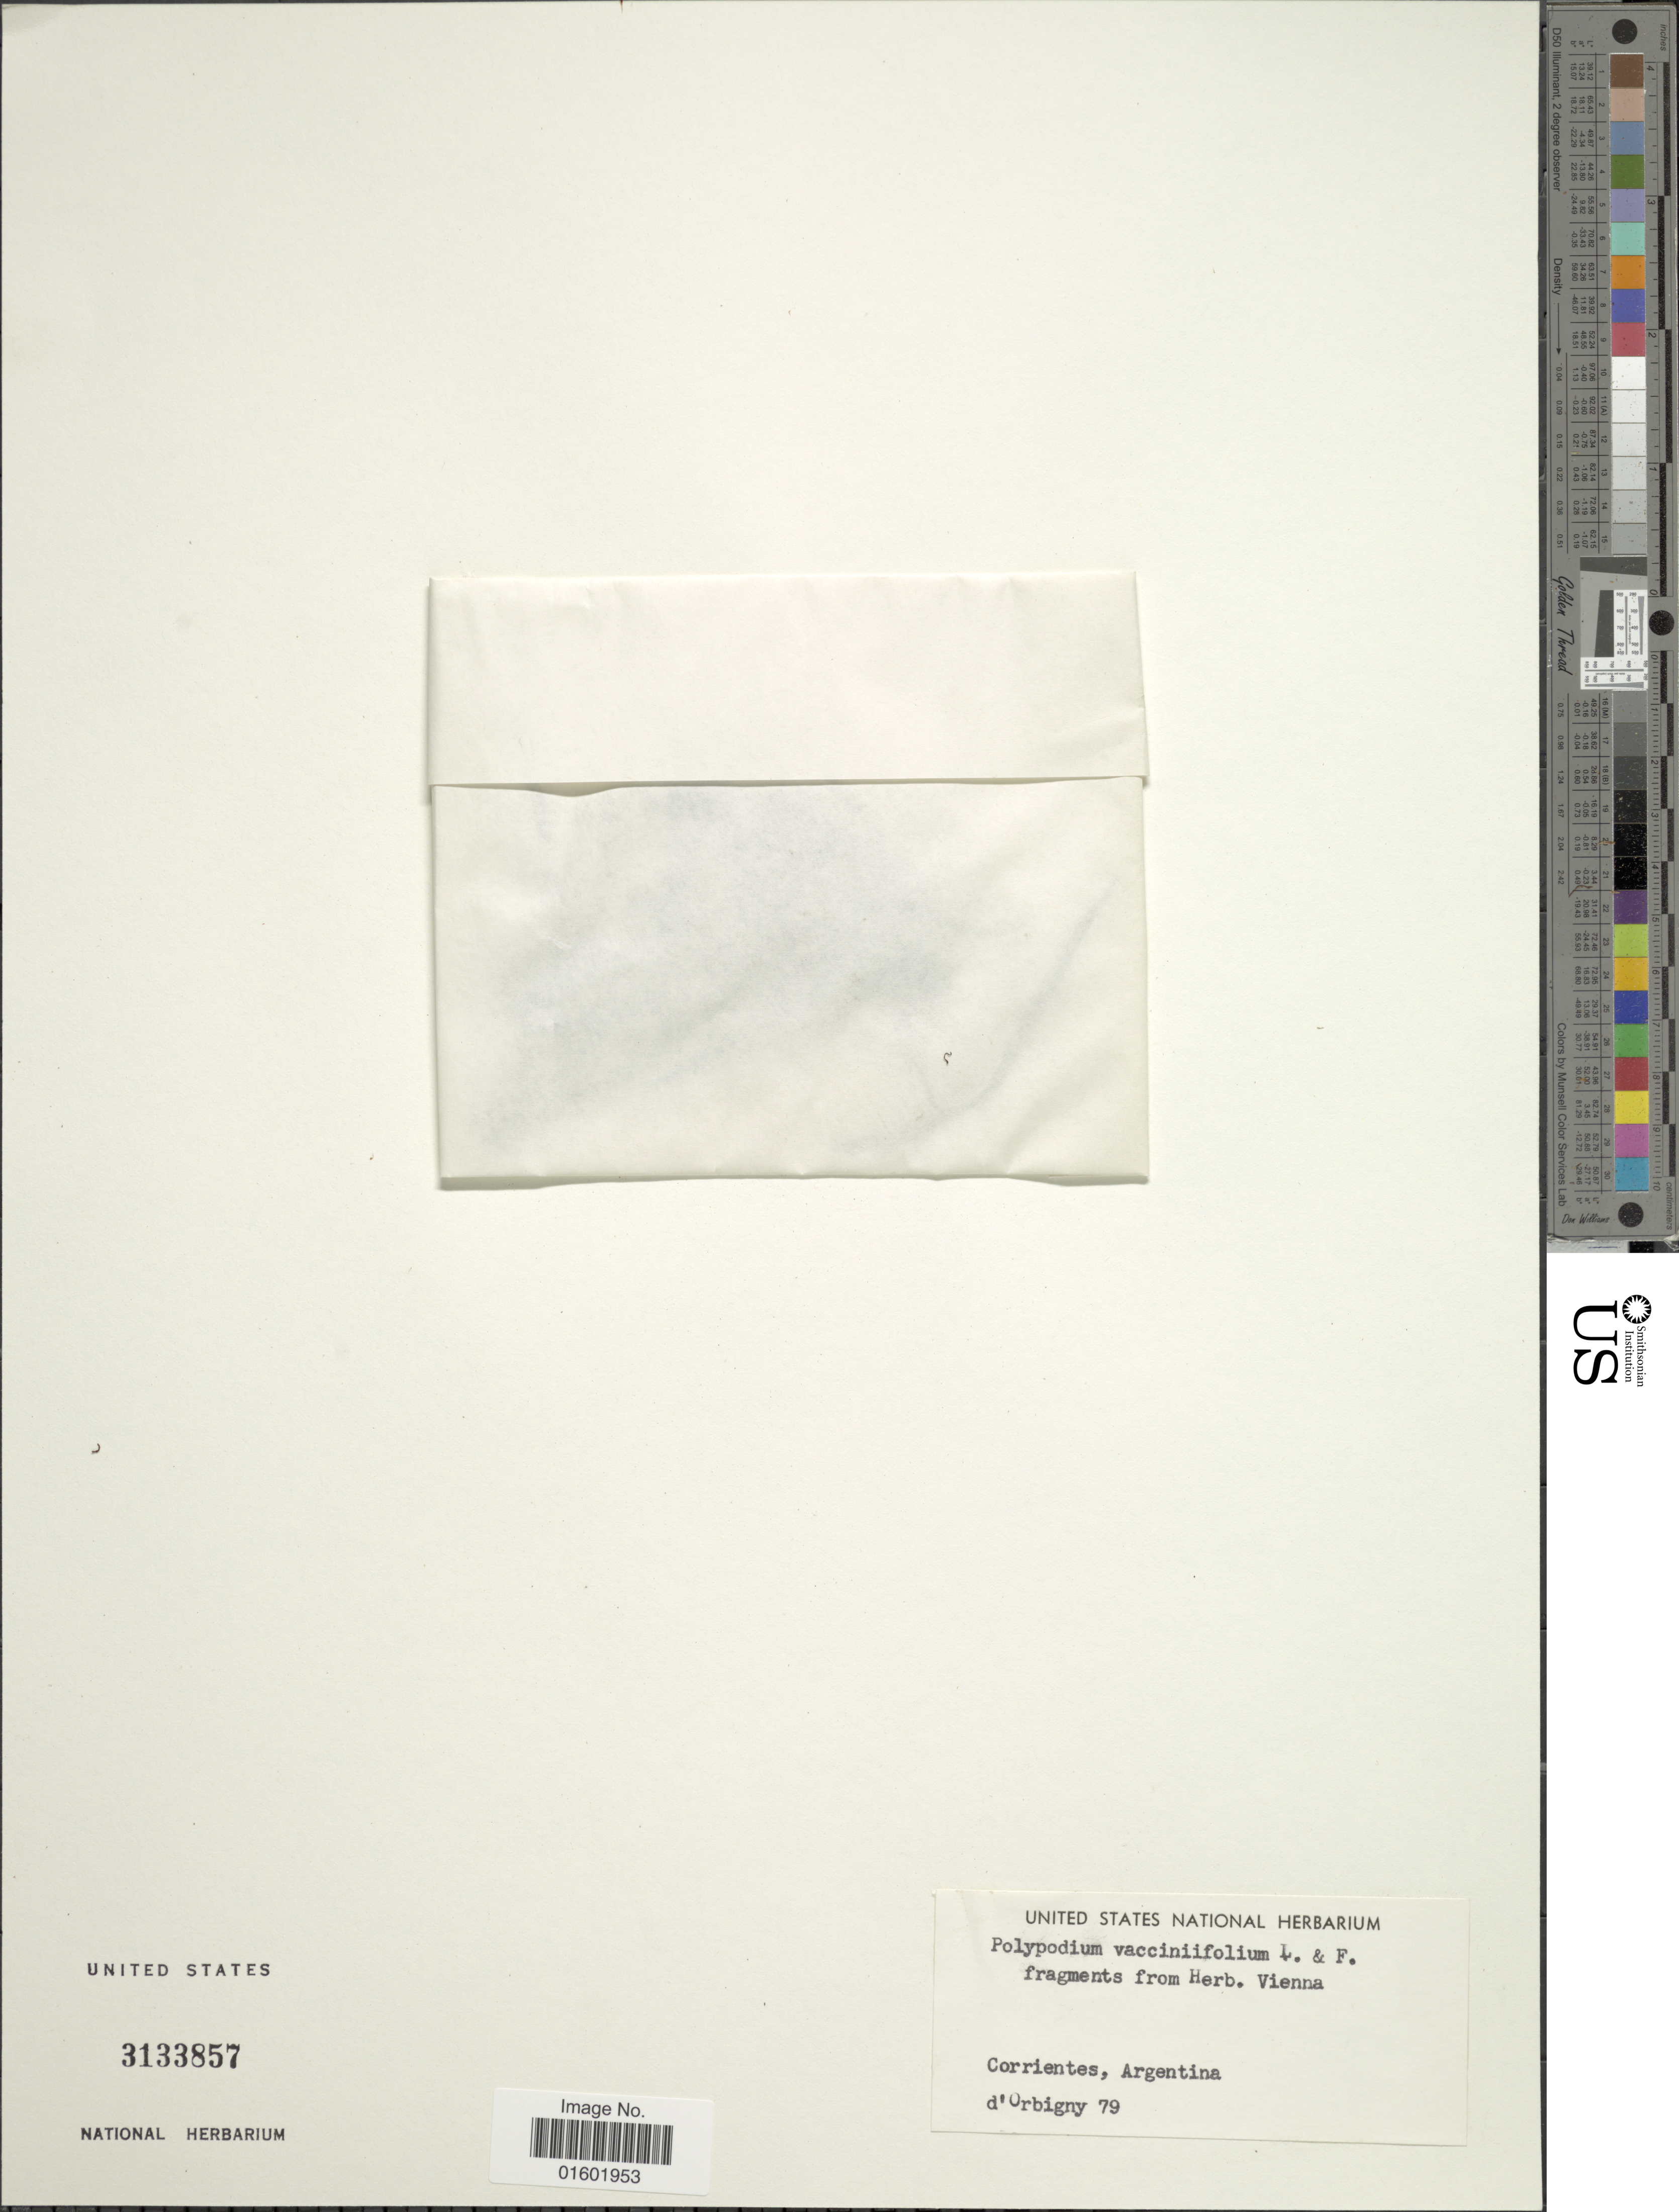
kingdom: Plantae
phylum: Tracheophyta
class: Polypodiopsida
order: Polypodiales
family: Polypodiaceae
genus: Microgramma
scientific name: Microgramma vaccinifolia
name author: (Langsd. & Fisch.) Copel.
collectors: D'Orbigny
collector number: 79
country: Argentina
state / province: Corrientes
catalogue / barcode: US 3133857